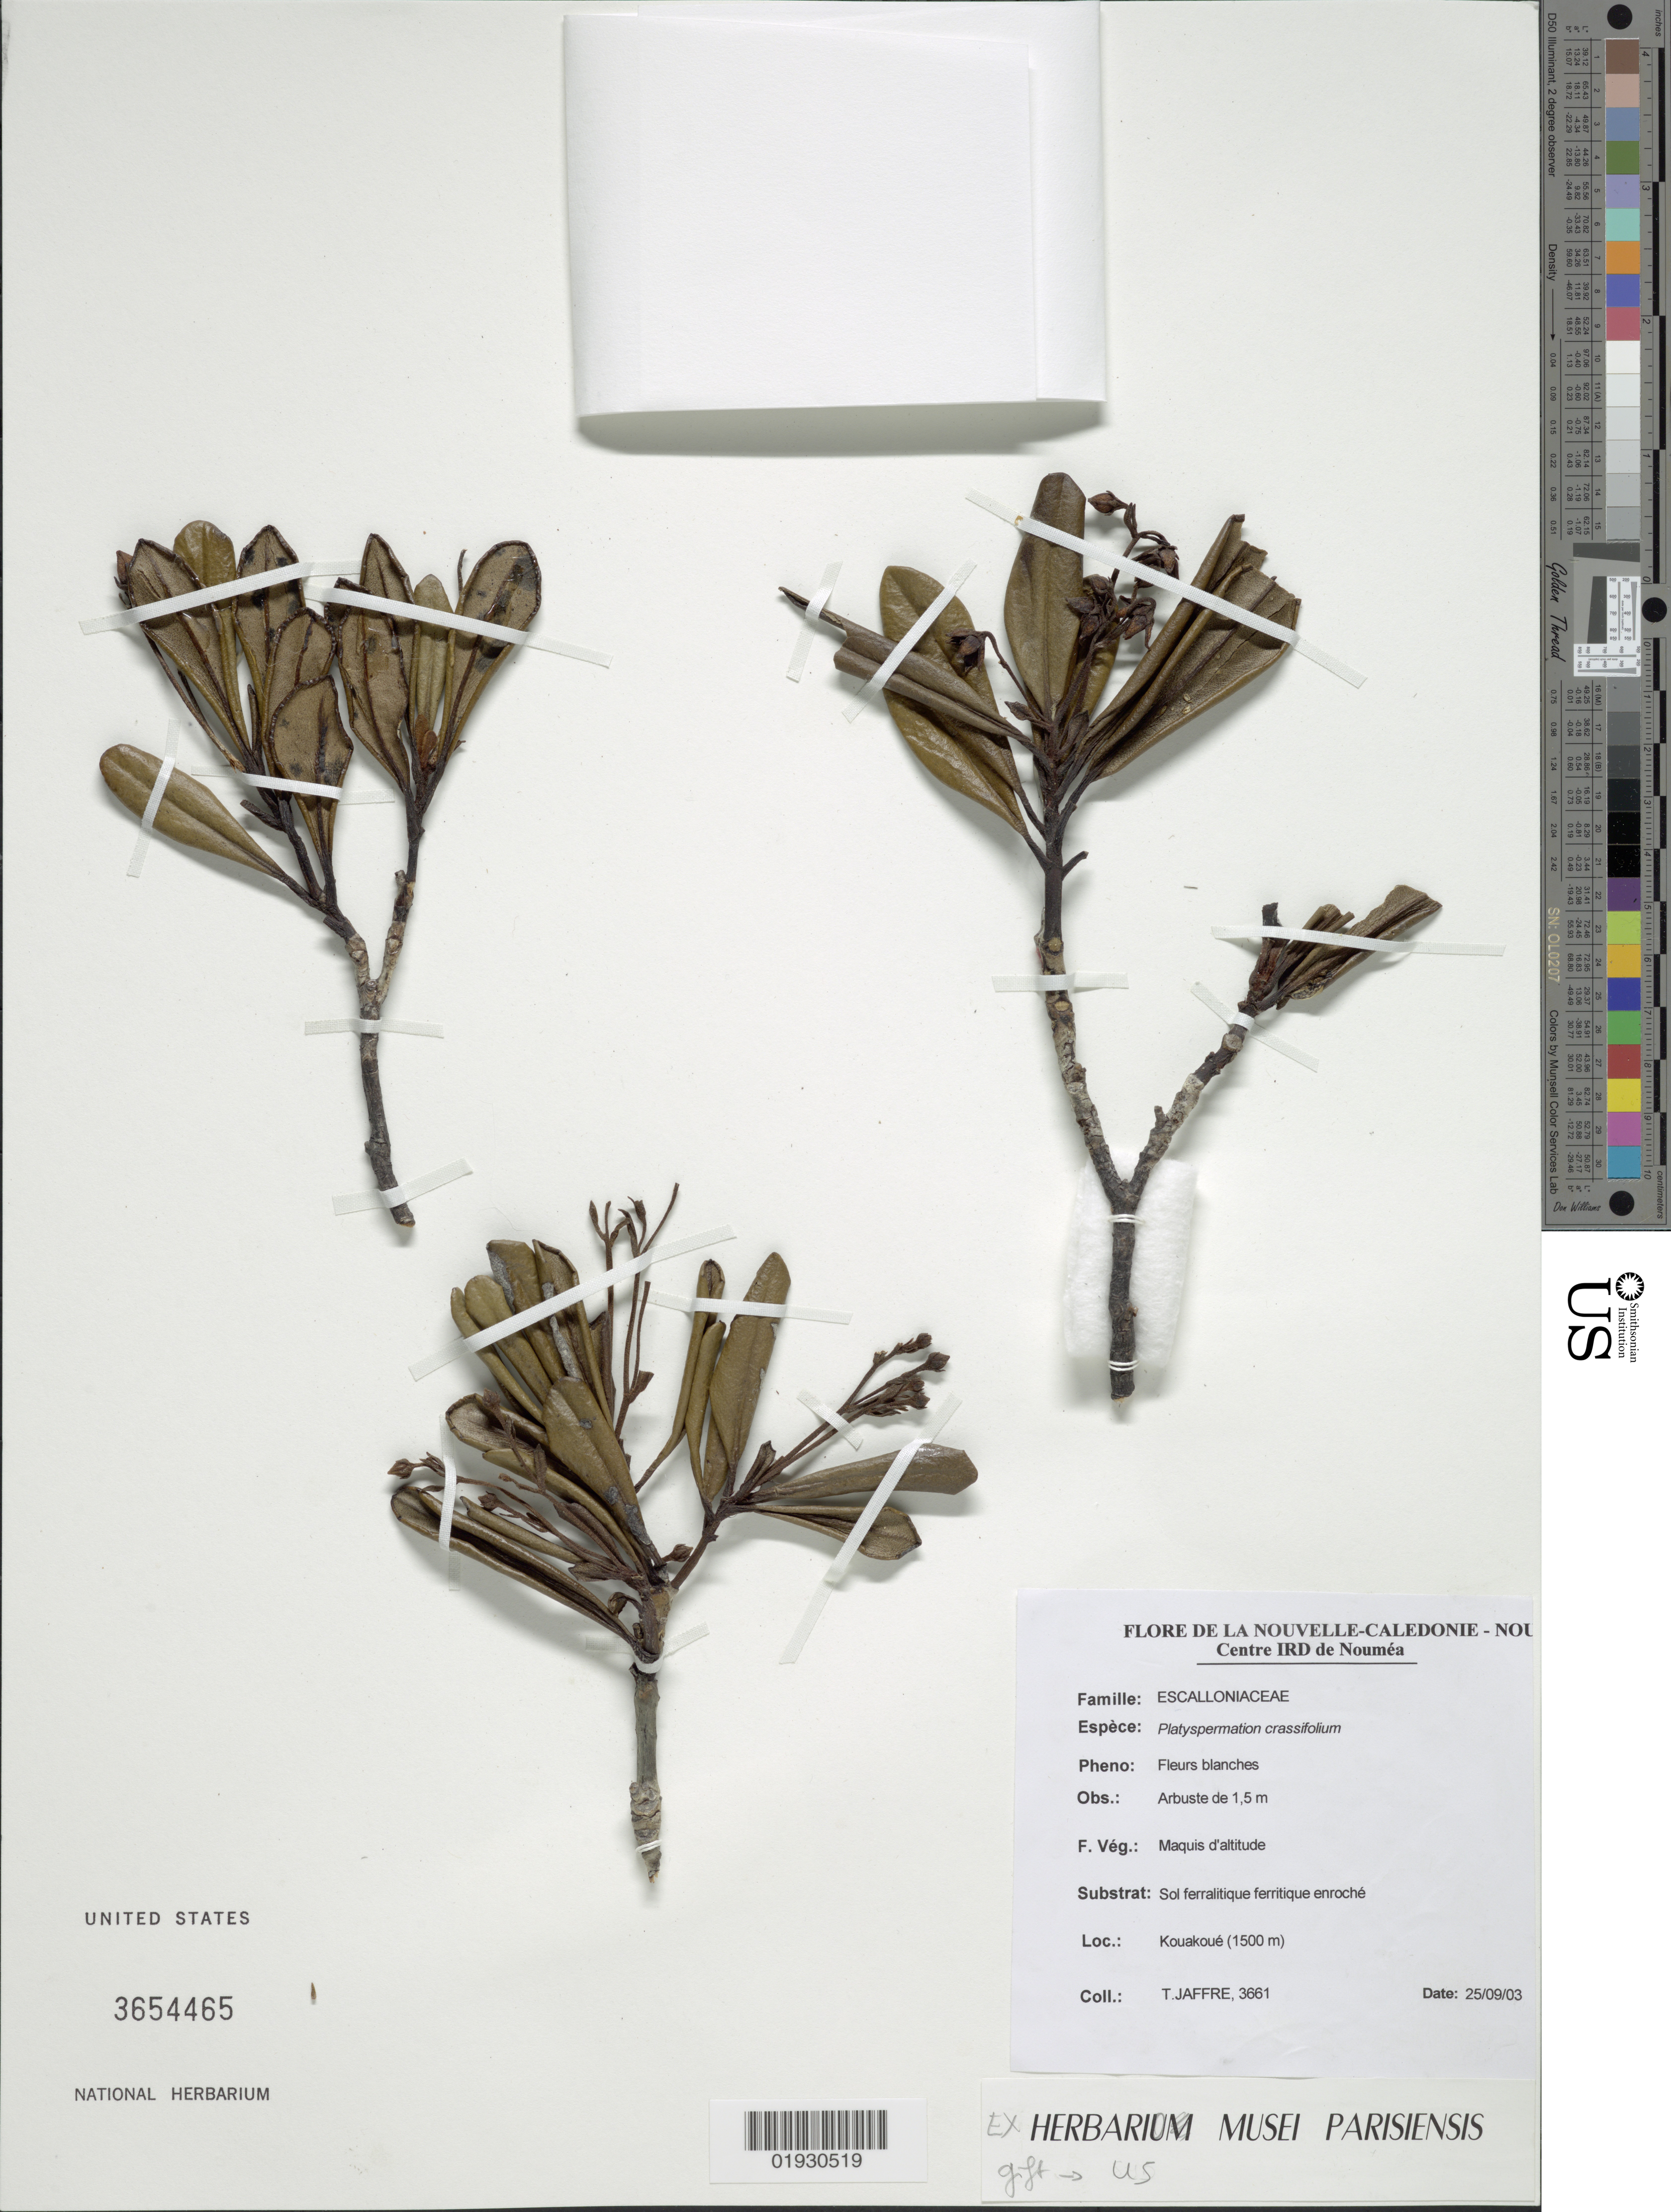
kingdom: Plantae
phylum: Tracheophyta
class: Magnoliopsida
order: Asterales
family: Alseuosmiaceae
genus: Platyspermation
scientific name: Platyspermation crassifolium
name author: Guillaumin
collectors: T. Jaffre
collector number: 3661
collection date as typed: Transcribed d/m/y: 25/9/03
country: New Caledonia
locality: Nouvelle-Caledonie. Kouakoué.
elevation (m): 1500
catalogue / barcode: US 3654465